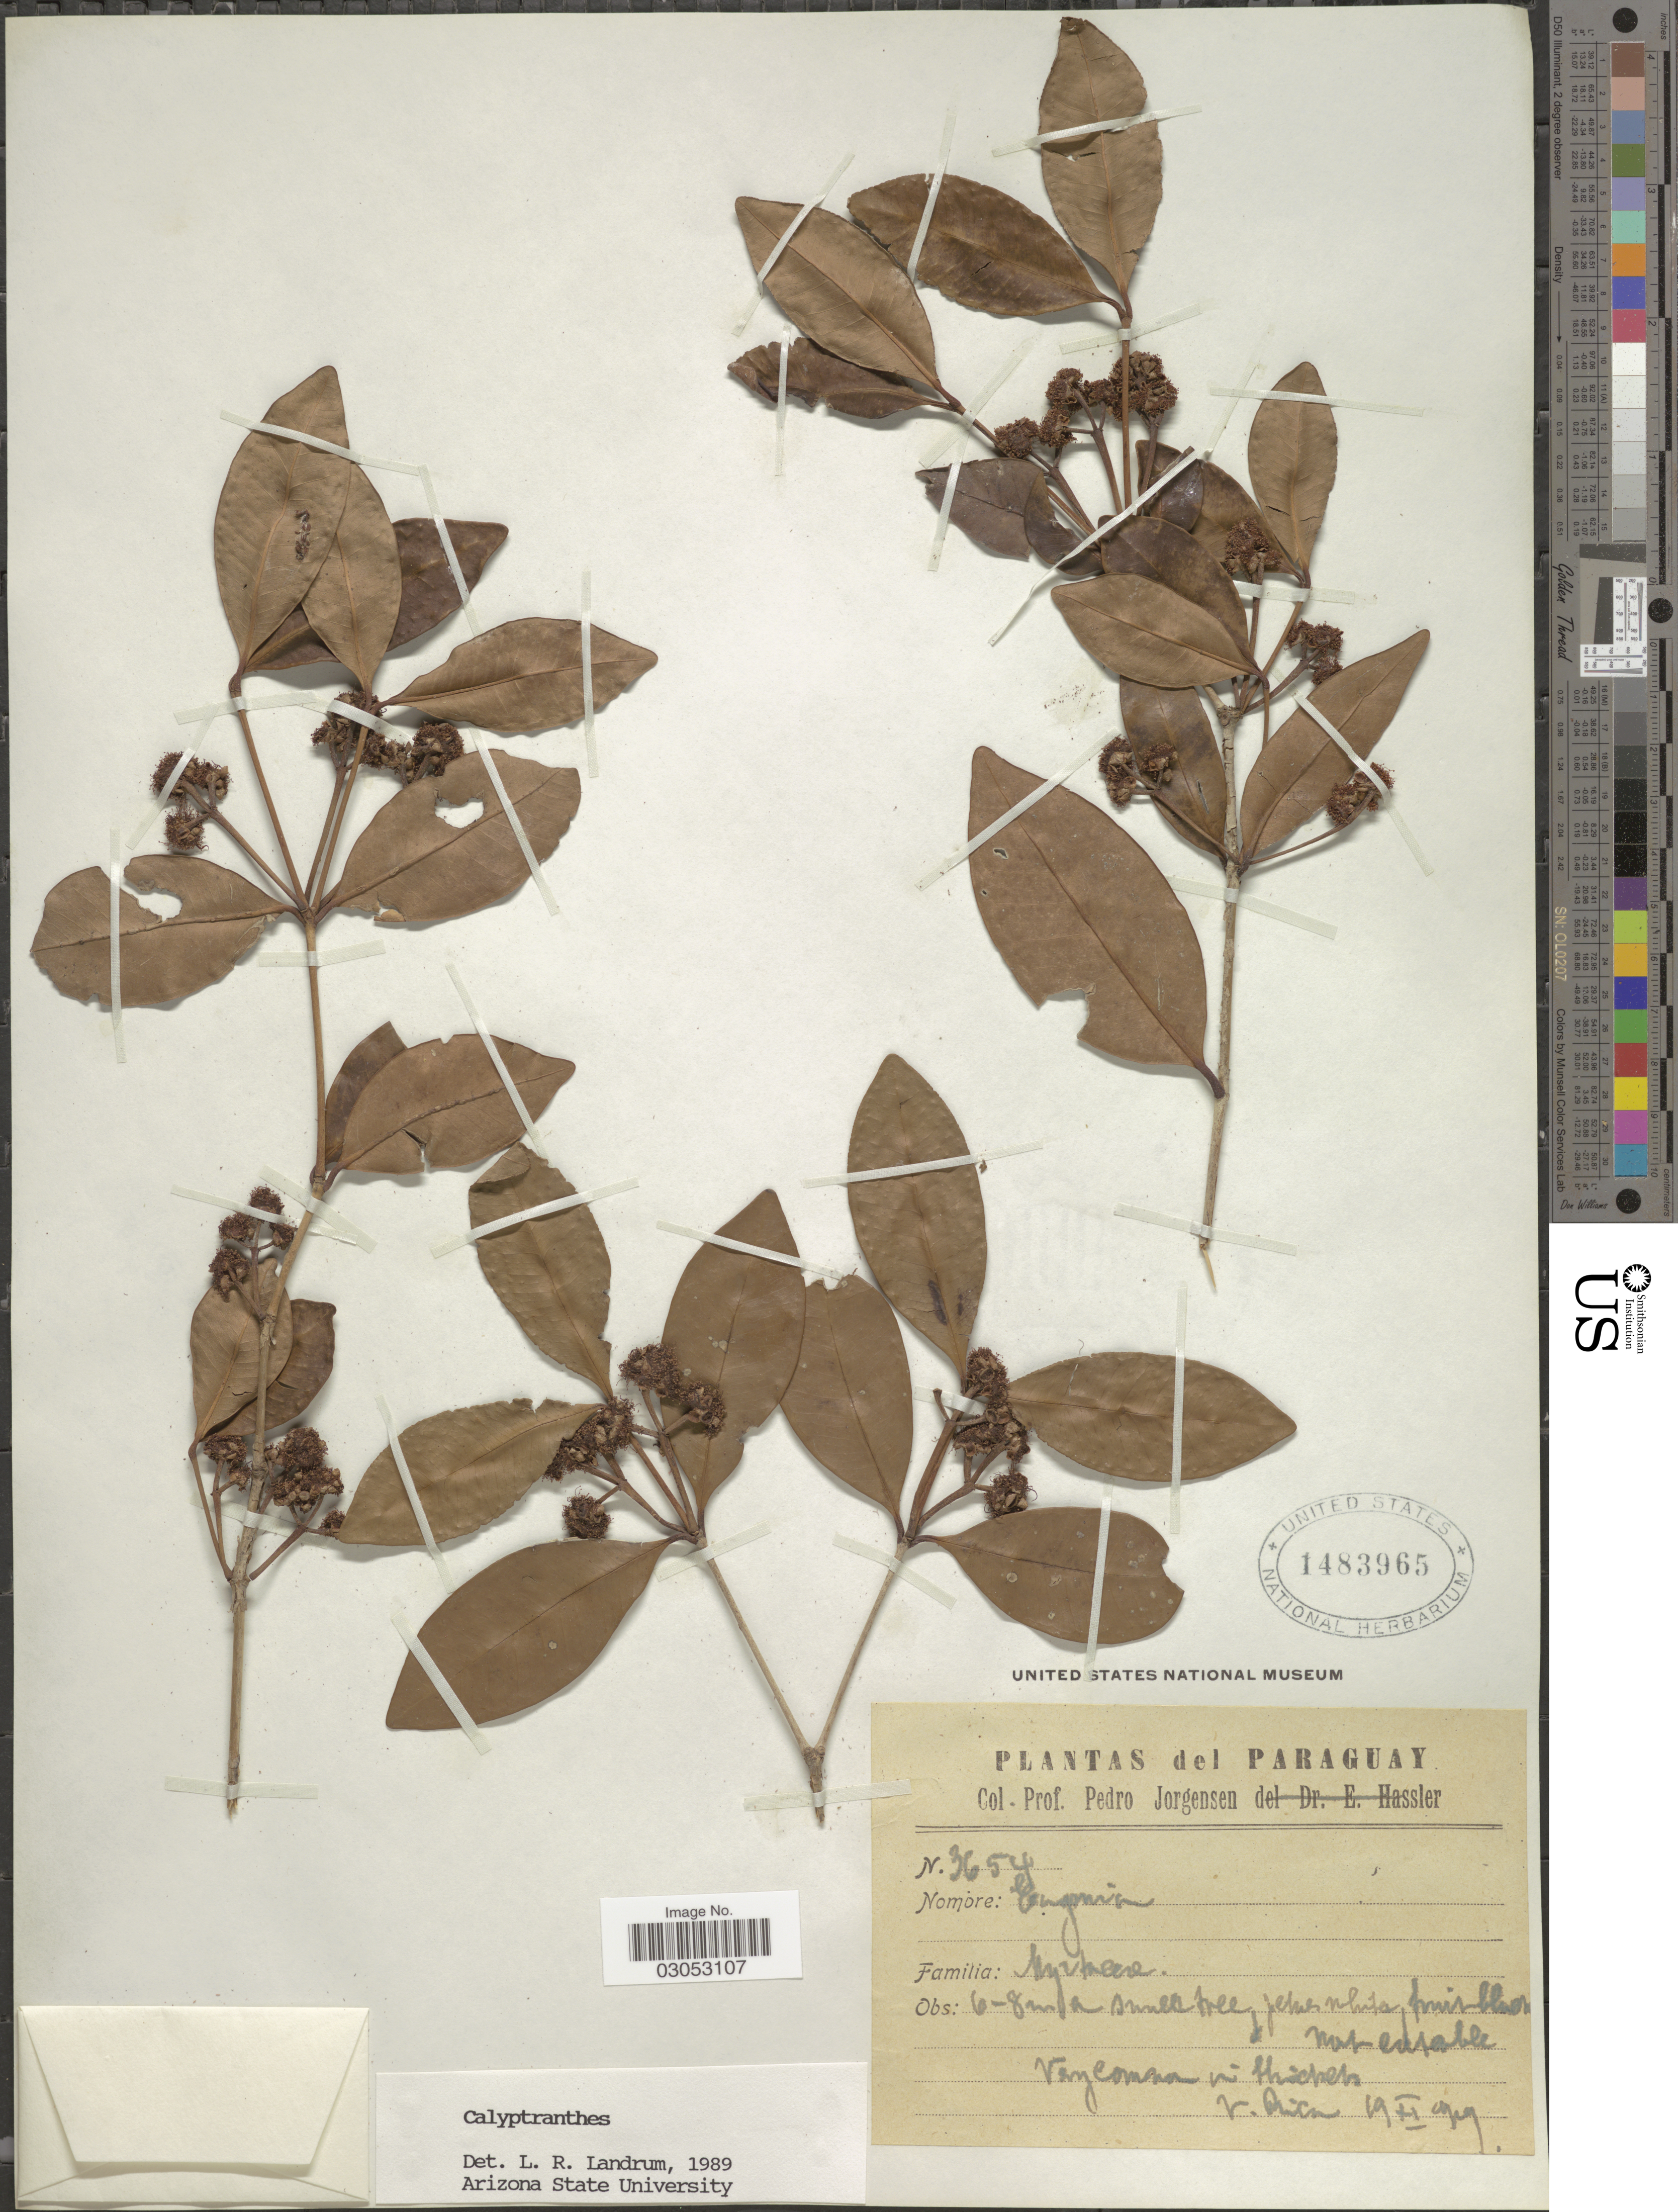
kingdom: Plantae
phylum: Tracheophyta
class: Magnoliopsida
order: Myrtales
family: Myrtaceae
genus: Myrcia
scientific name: Myrcia sp.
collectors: P. Jörgensen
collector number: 3654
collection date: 1929-11-19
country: Paraguay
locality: Very common in thickets. V. Rica.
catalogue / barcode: US 1483965